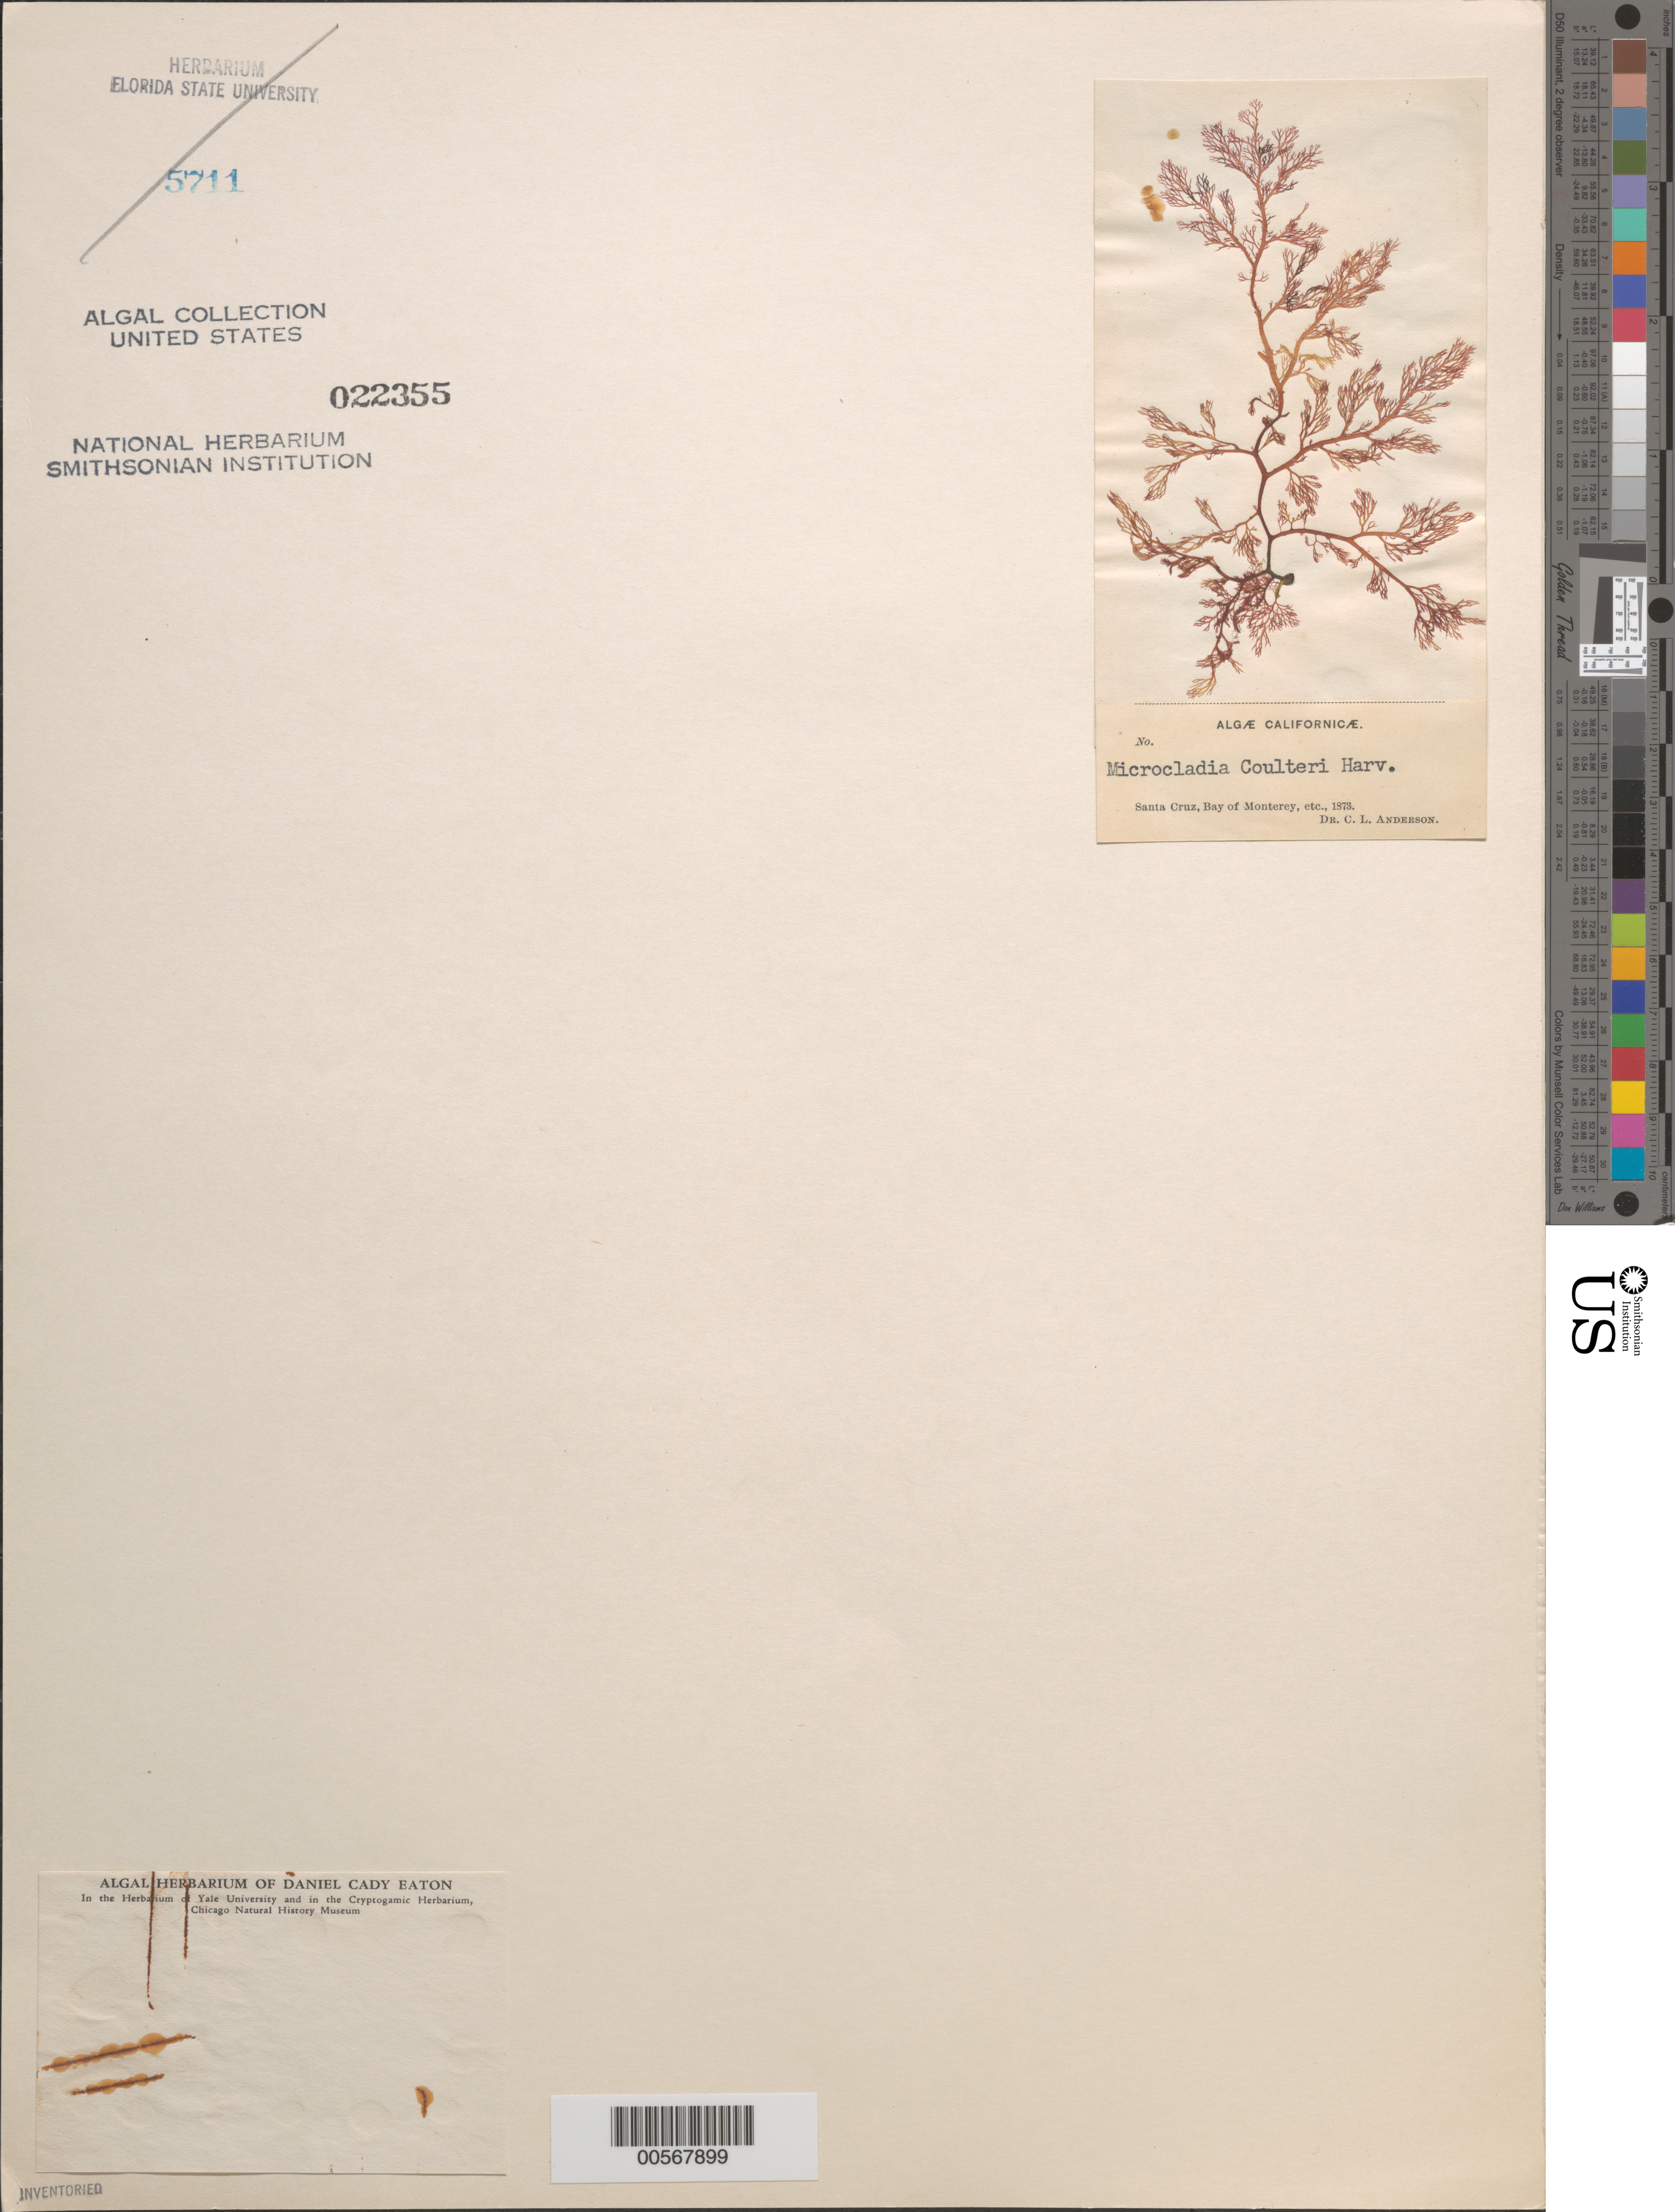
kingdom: Plantae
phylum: Rhodophyta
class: Florideophyceae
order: Ceramiales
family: Ceramiaceae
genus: Microcladia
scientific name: Microcladia coulteri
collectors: C. L. Anderson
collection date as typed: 1873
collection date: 1873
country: United States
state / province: California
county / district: Santa Cruz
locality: Santa Cruz, Monterey Bay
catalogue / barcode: US 22355